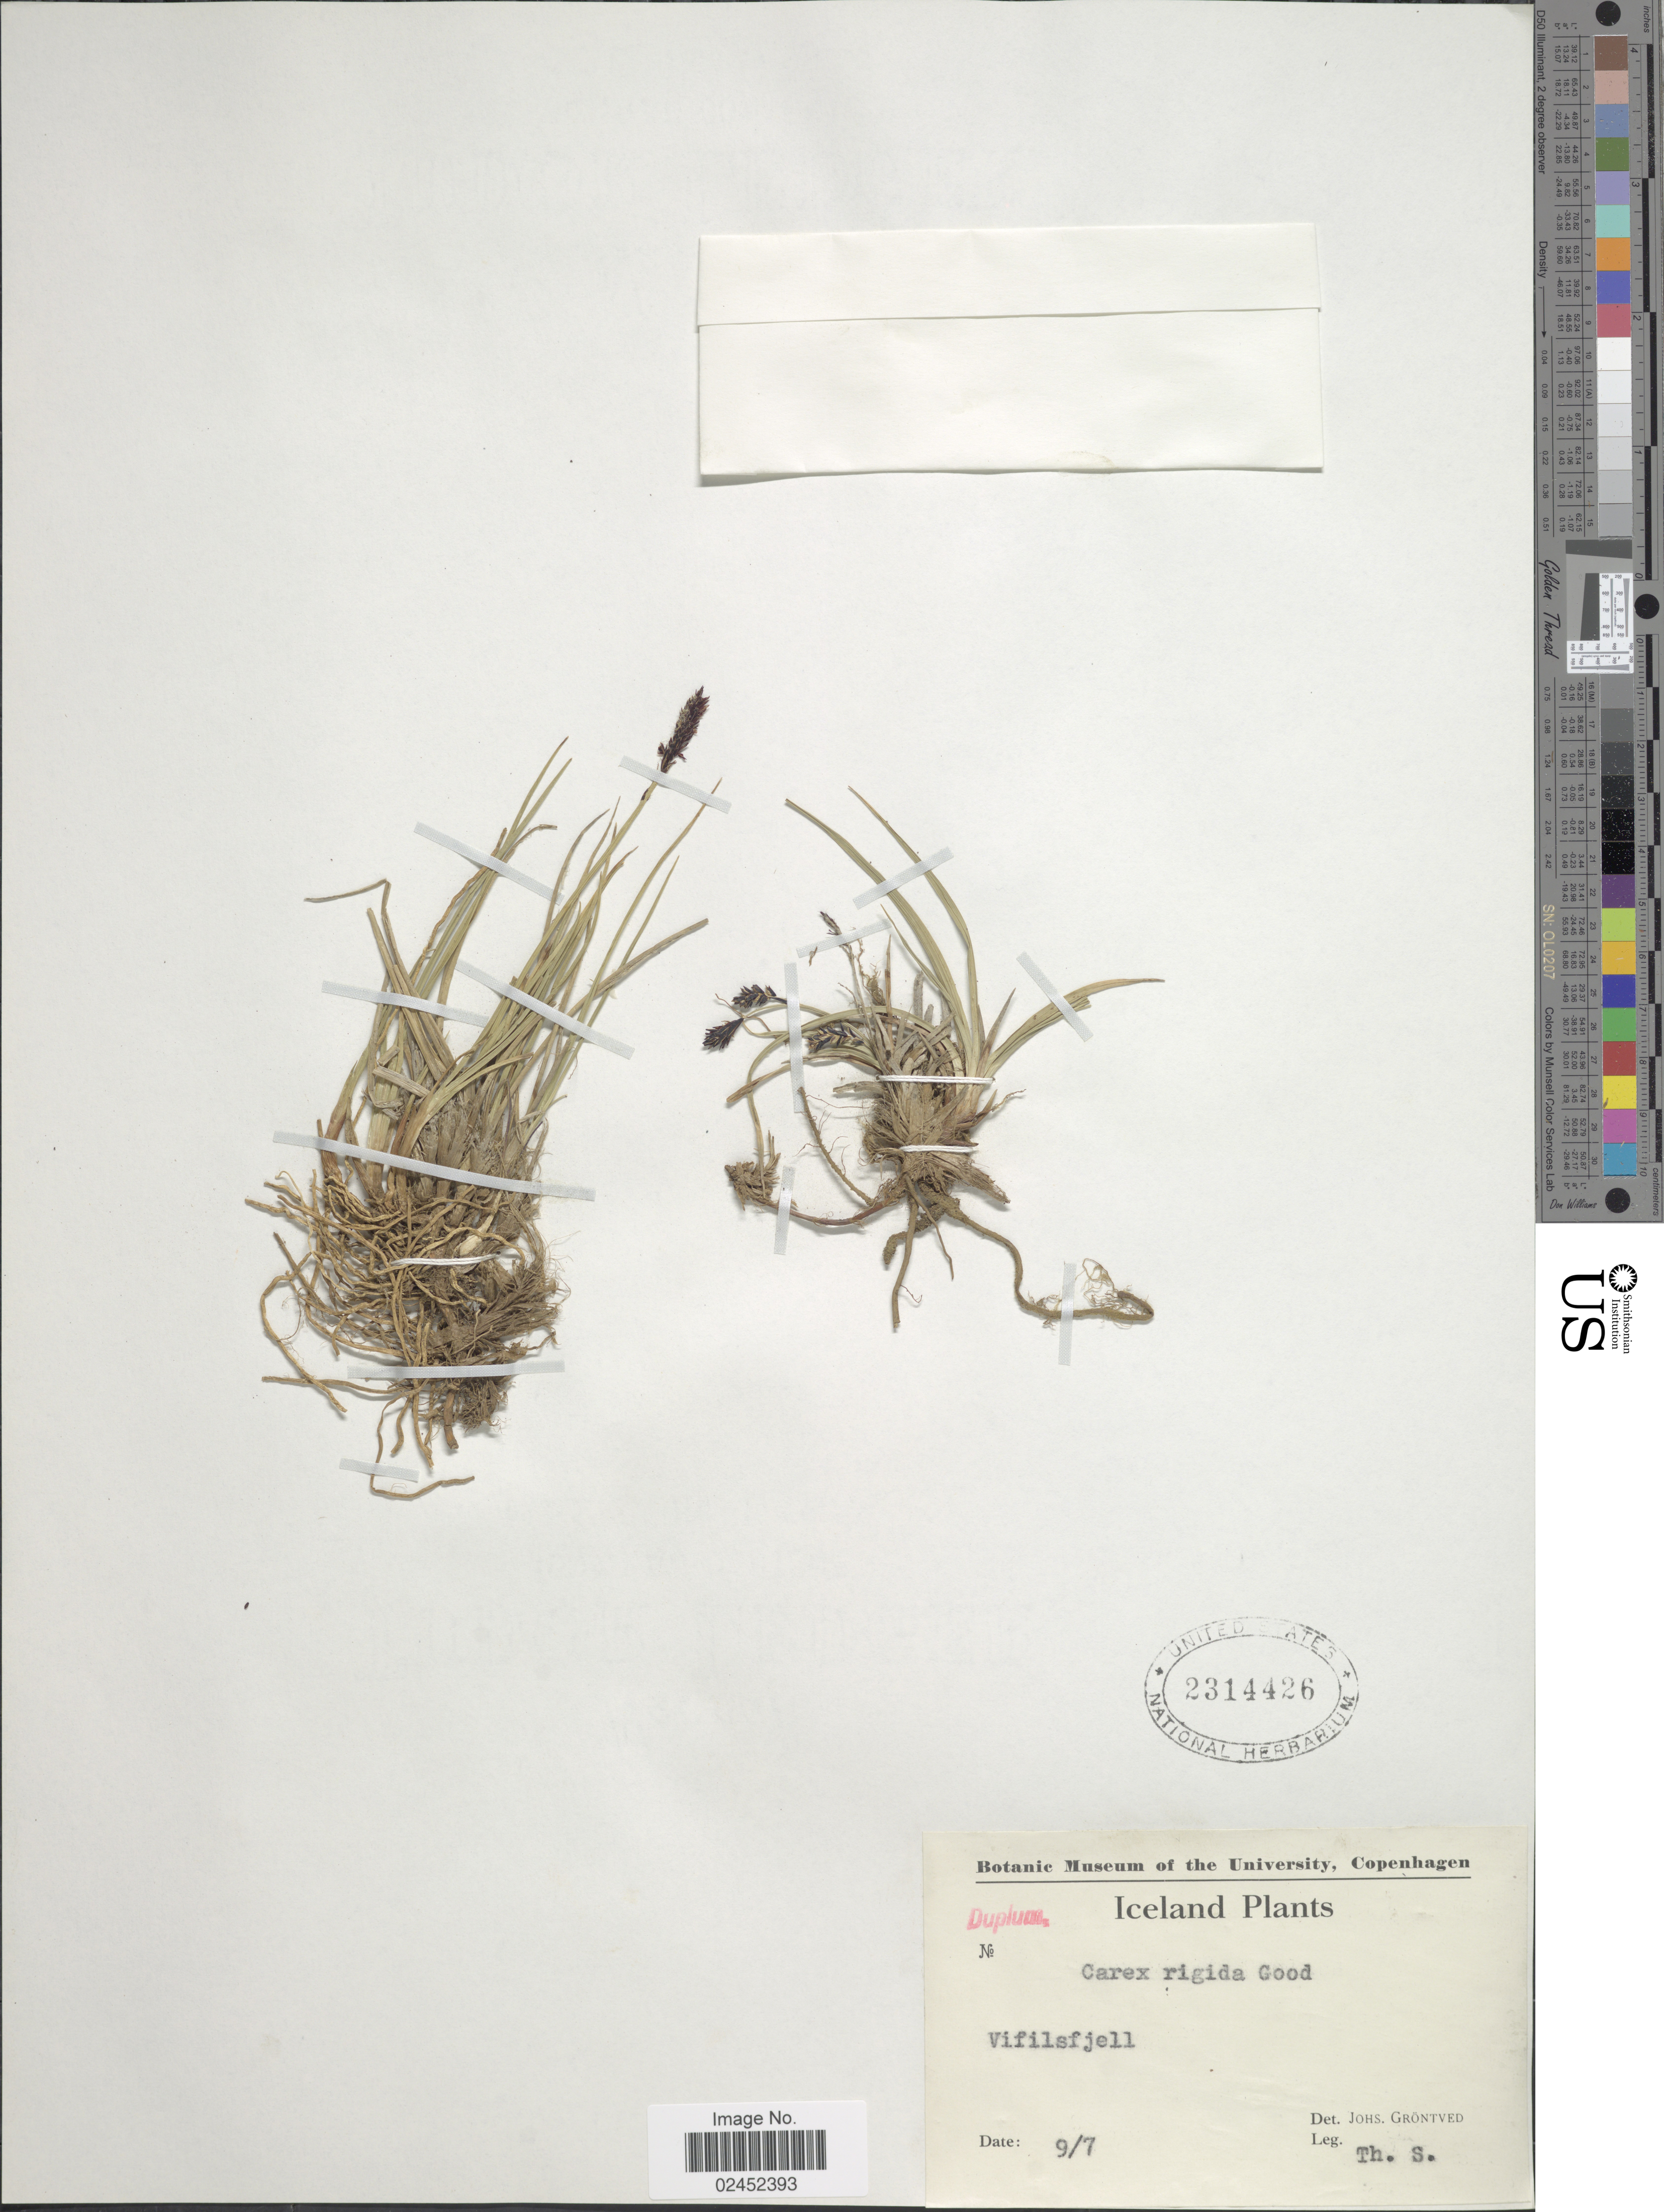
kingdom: Plantae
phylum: Tracheophyta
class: Liliopsida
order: Poales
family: Cyperaceae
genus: Carex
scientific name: Carex dacica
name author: Heuff.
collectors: T. S.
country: Iceland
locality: Iceland, Vifilsfjell.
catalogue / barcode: US 2314426